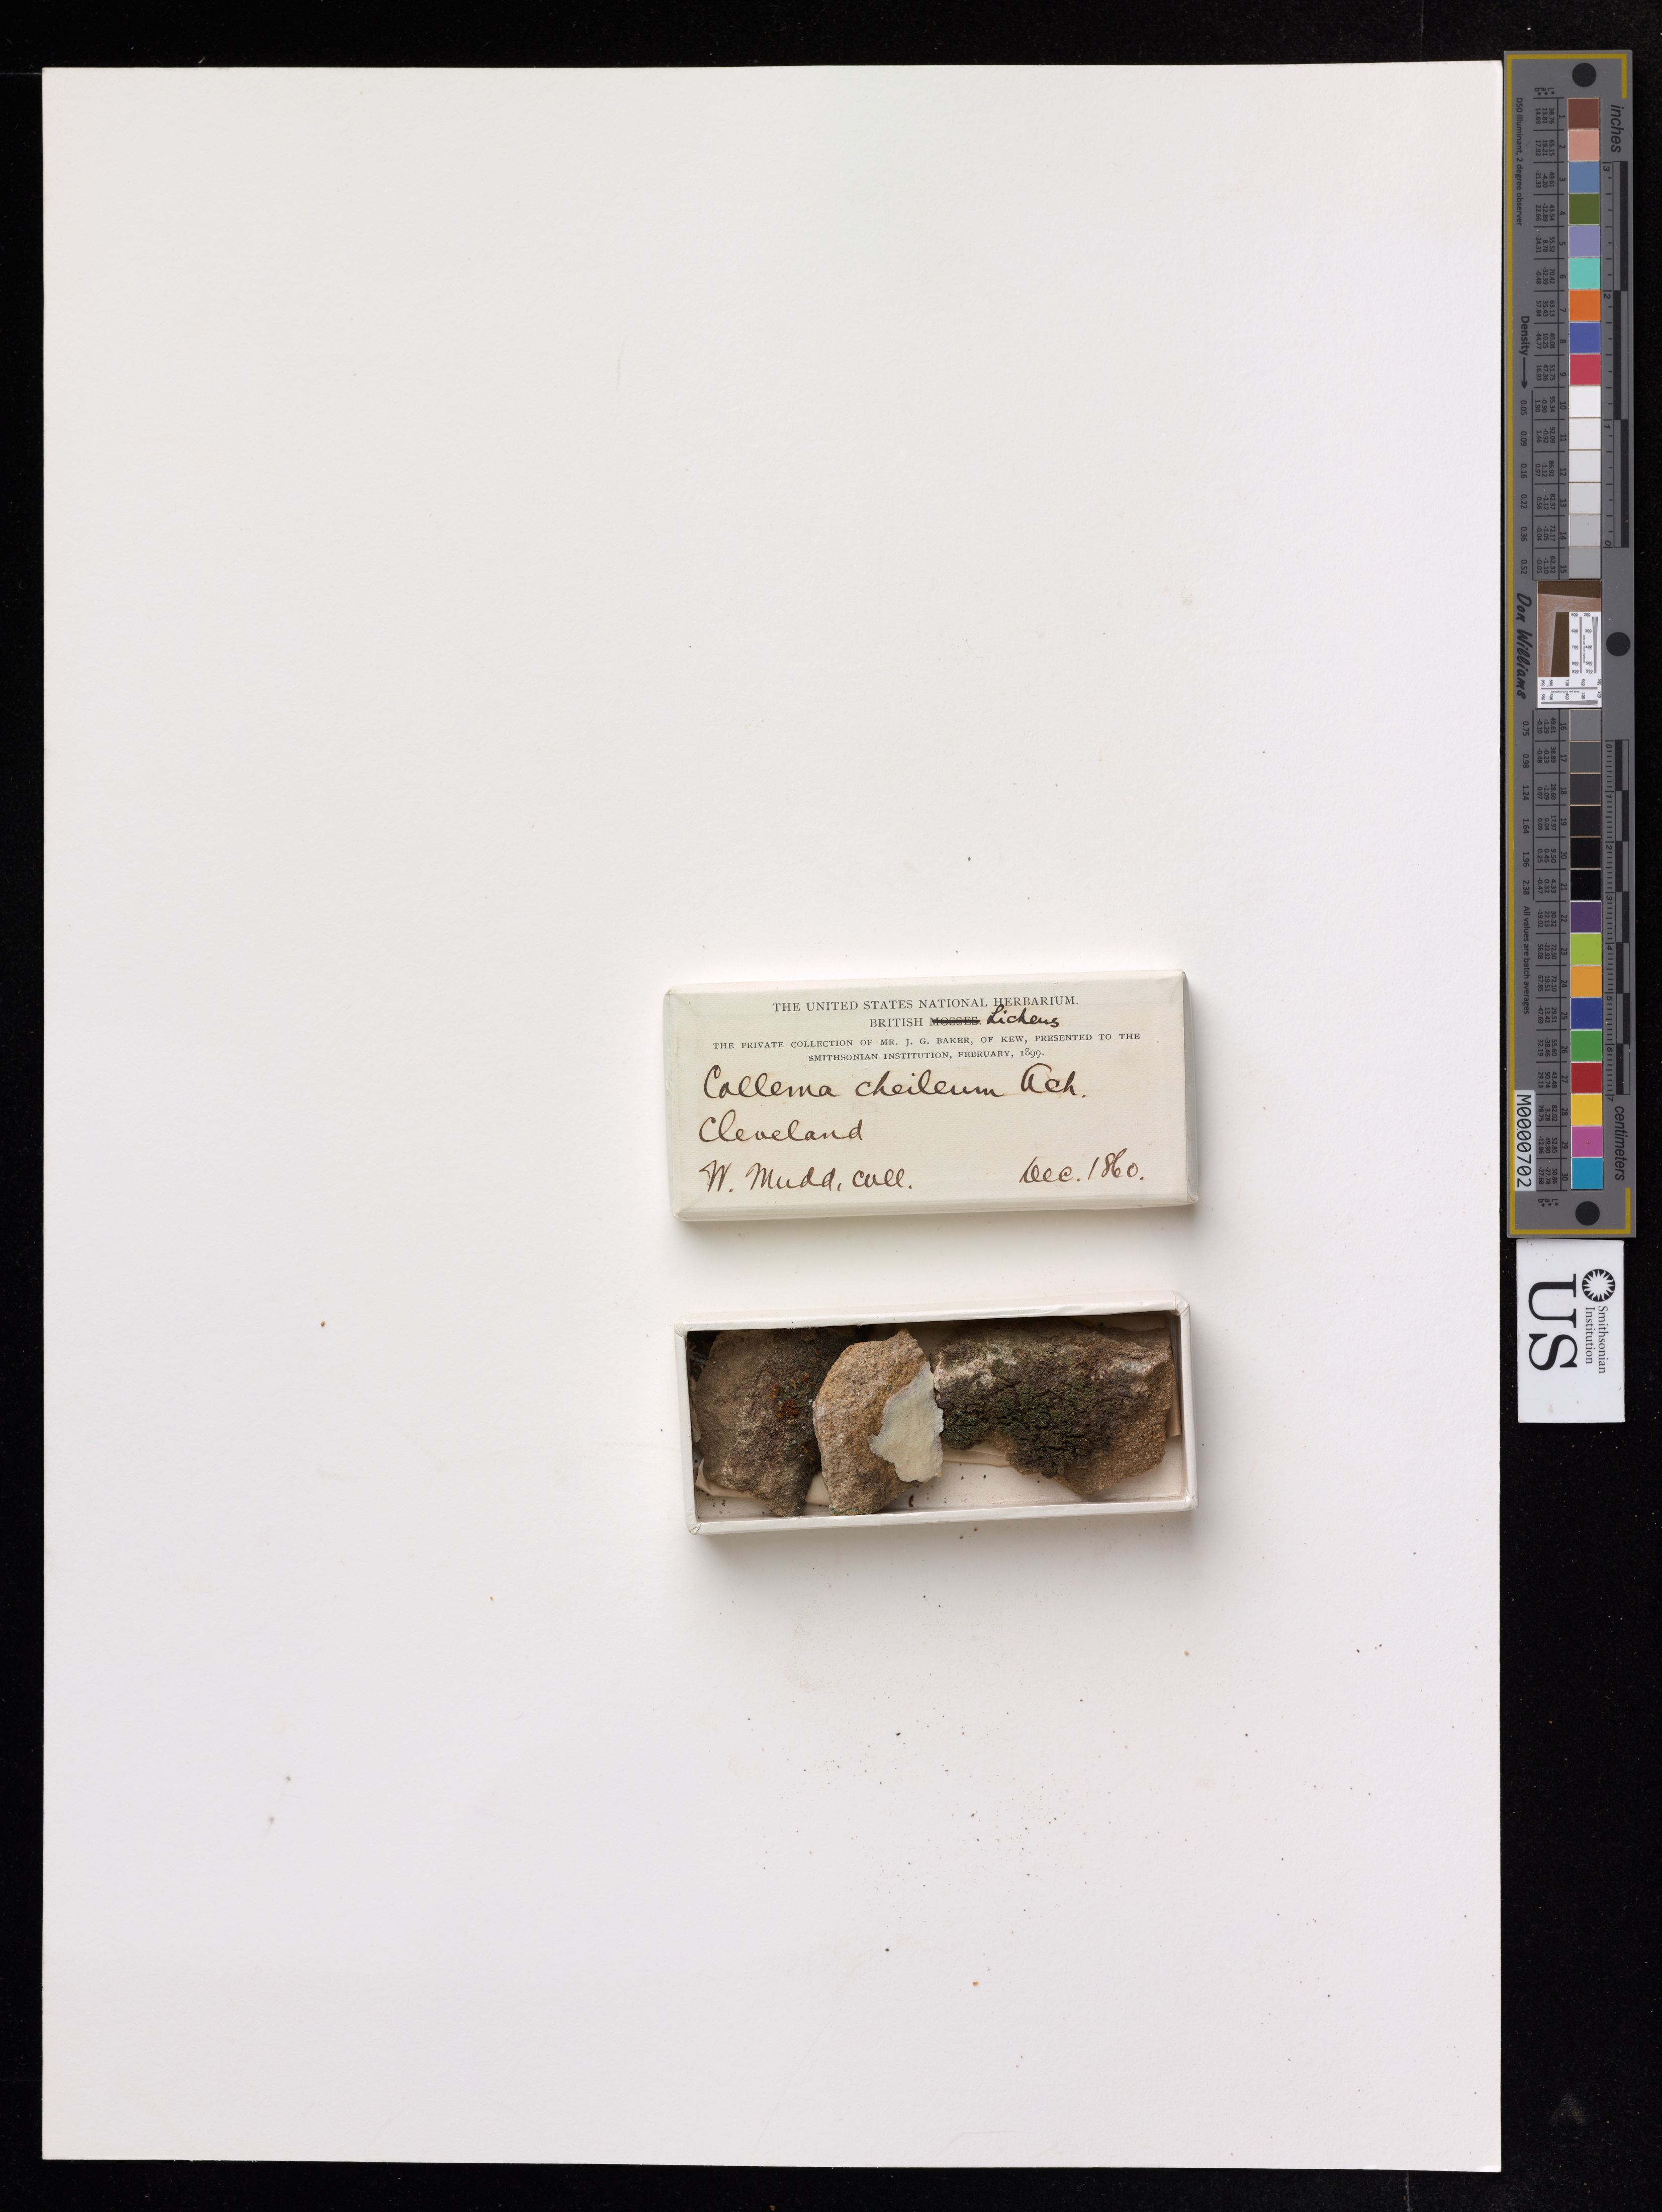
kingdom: Fungi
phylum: Ascomycota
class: Lecanoromycetes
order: Peltigerales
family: Collemataceae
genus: Leptogium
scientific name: Leptogium sp.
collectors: W. Mudd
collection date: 1960-12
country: United Kingdom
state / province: England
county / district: Yorkshire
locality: Cleveland